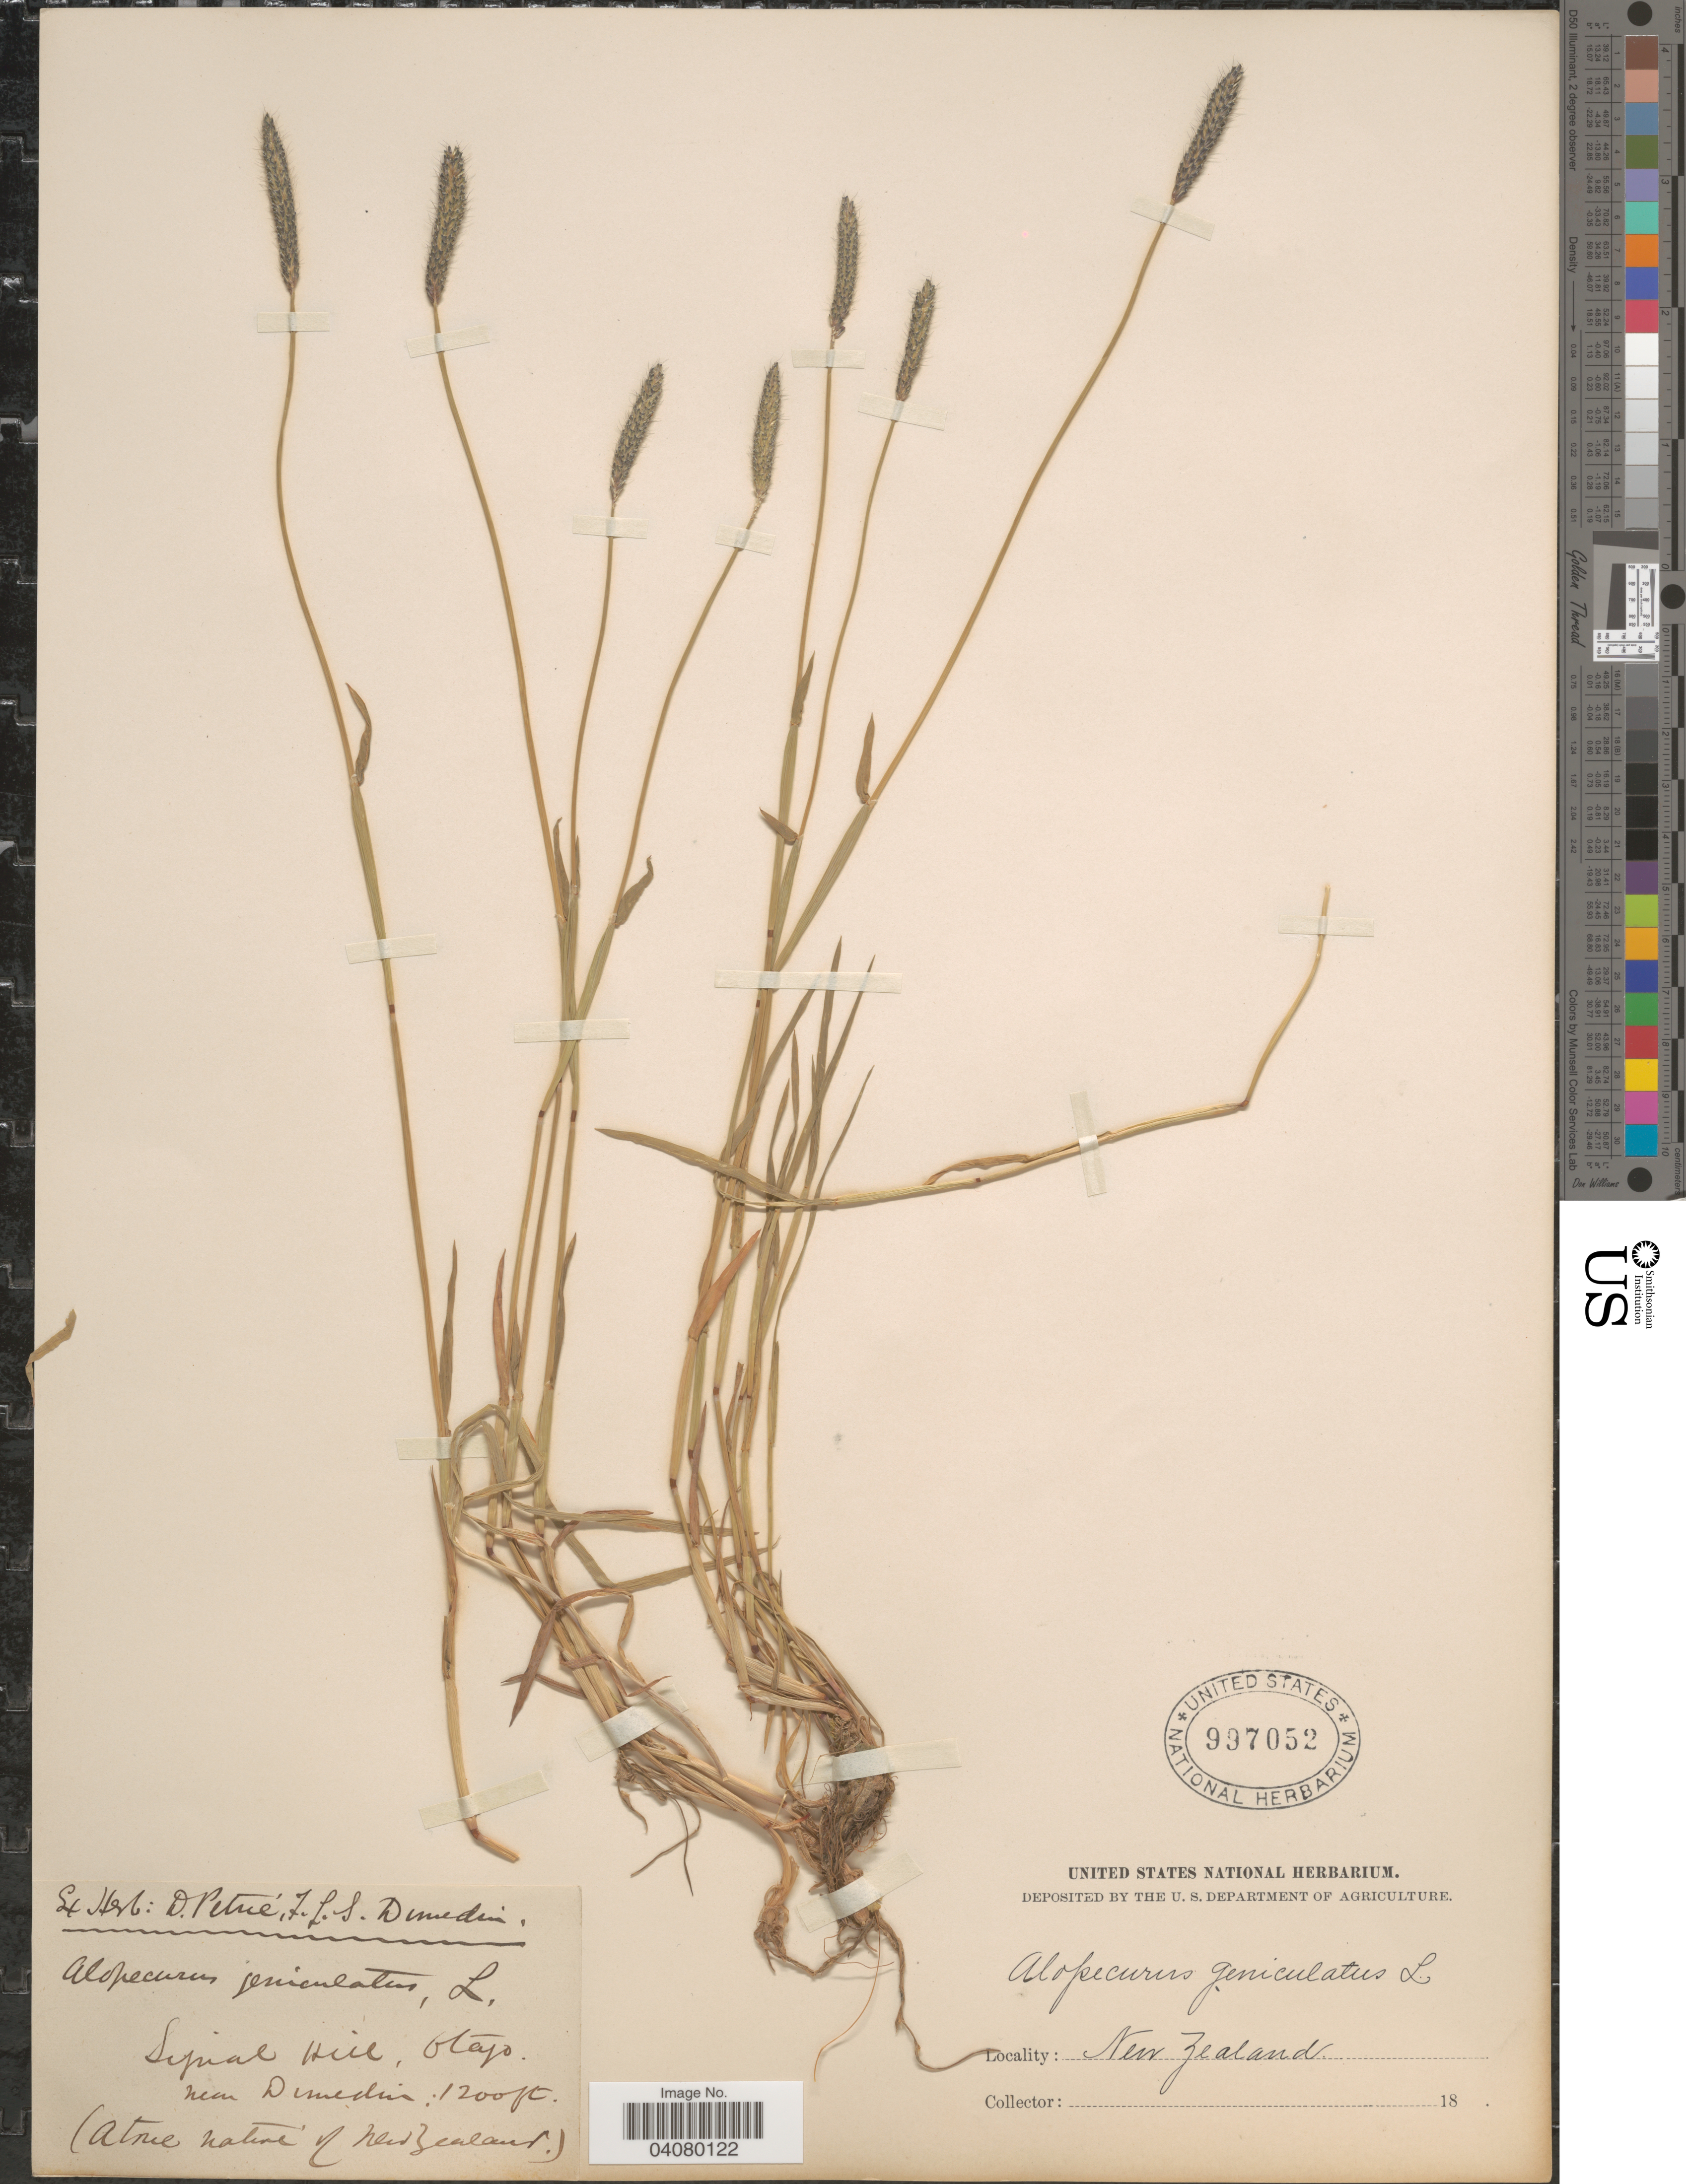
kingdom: Plantae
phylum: Tracheophyta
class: Liliopsida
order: Poales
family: Poaceae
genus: Alopecurus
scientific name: Alopecurus geniculatus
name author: L.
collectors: D. Petrie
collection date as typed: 18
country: New Zealand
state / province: Otago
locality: Signal Hill, Otago. near Dunedin.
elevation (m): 366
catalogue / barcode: US 997052